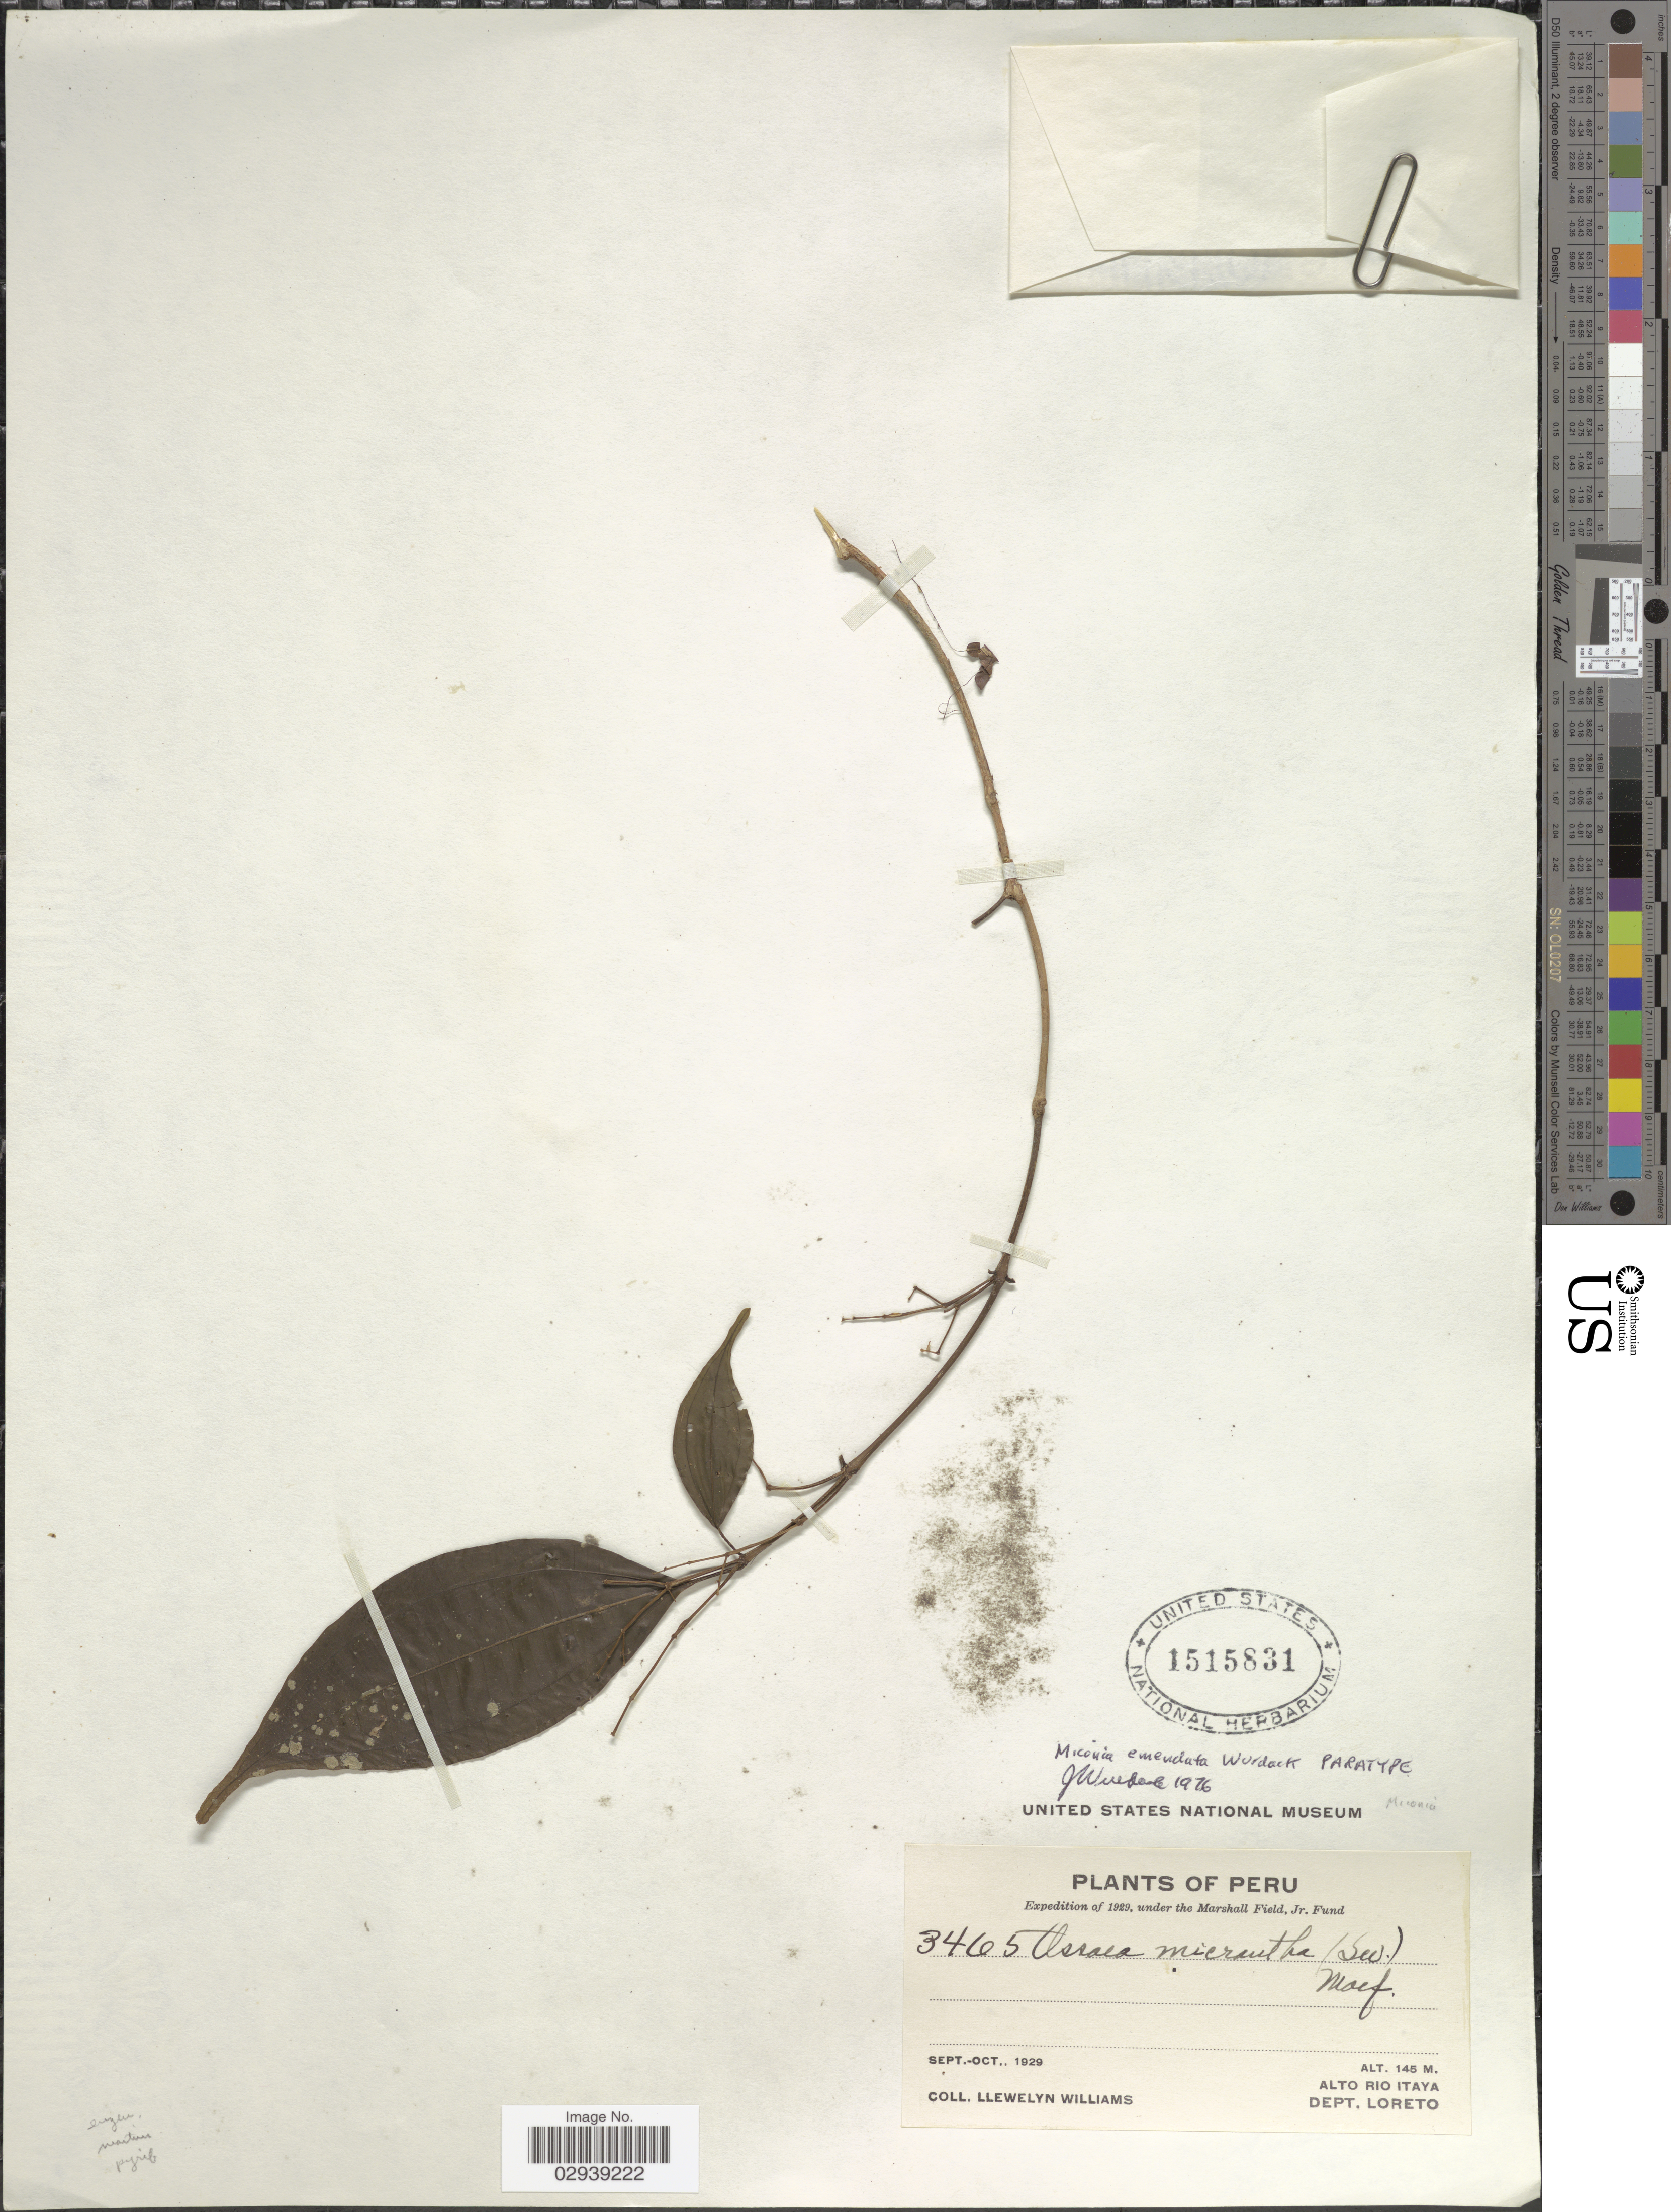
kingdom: Plantae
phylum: Tracheophyta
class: Magnoliopsida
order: Myrtales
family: Melastomataceae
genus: Miconia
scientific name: Miconia emendata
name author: Wurdack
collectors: Ll. Williams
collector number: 3465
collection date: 1929-09/1929-10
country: Peru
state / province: Loreto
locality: Alto Rio Itaya. Dept. Loreto.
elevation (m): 145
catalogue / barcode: US 1515831